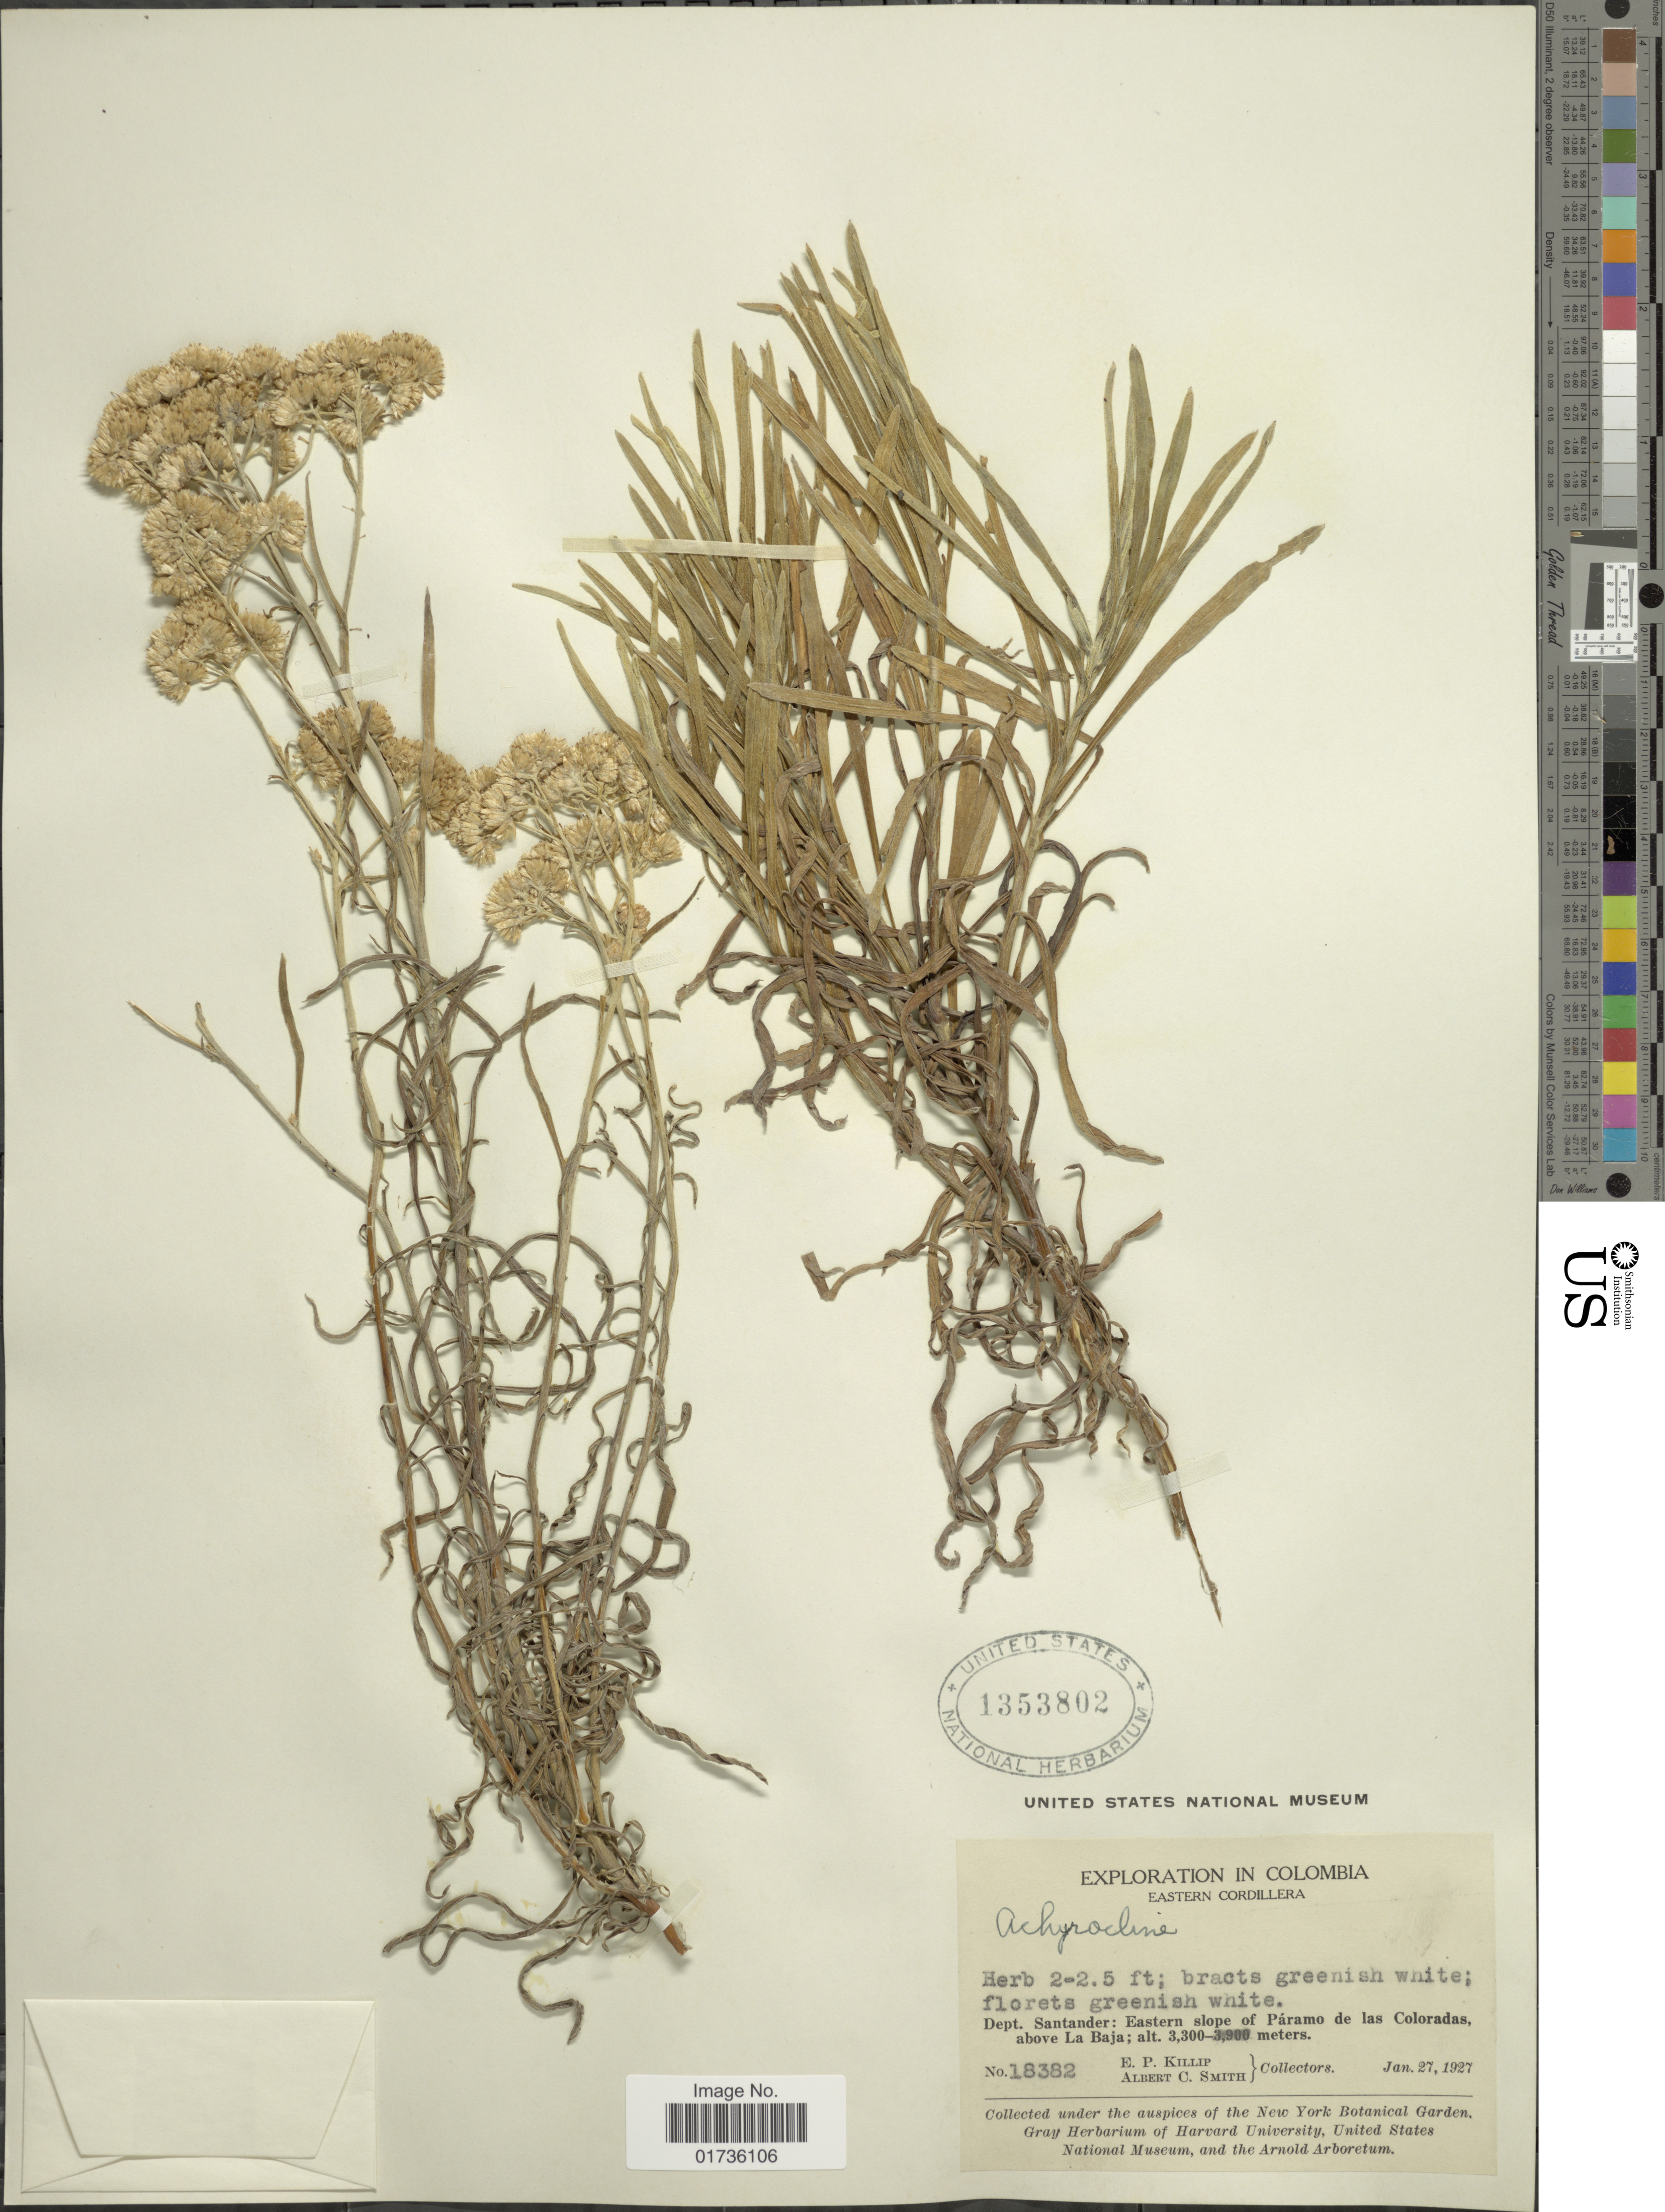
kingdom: Plantae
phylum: Tracheophyta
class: Magnoliopsida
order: Asterales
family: Asteraceae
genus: Achyrocline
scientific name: Achyrocline sp.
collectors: E. P. Killip & A. C. Smith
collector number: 18382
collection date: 1927-01-27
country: Colombia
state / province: Santander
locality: Eastern Cordillera,Dept. Santander: Eastern slope of Páramo de las Coloradas, above La Baja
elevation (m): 3300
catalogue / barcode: US 1353802